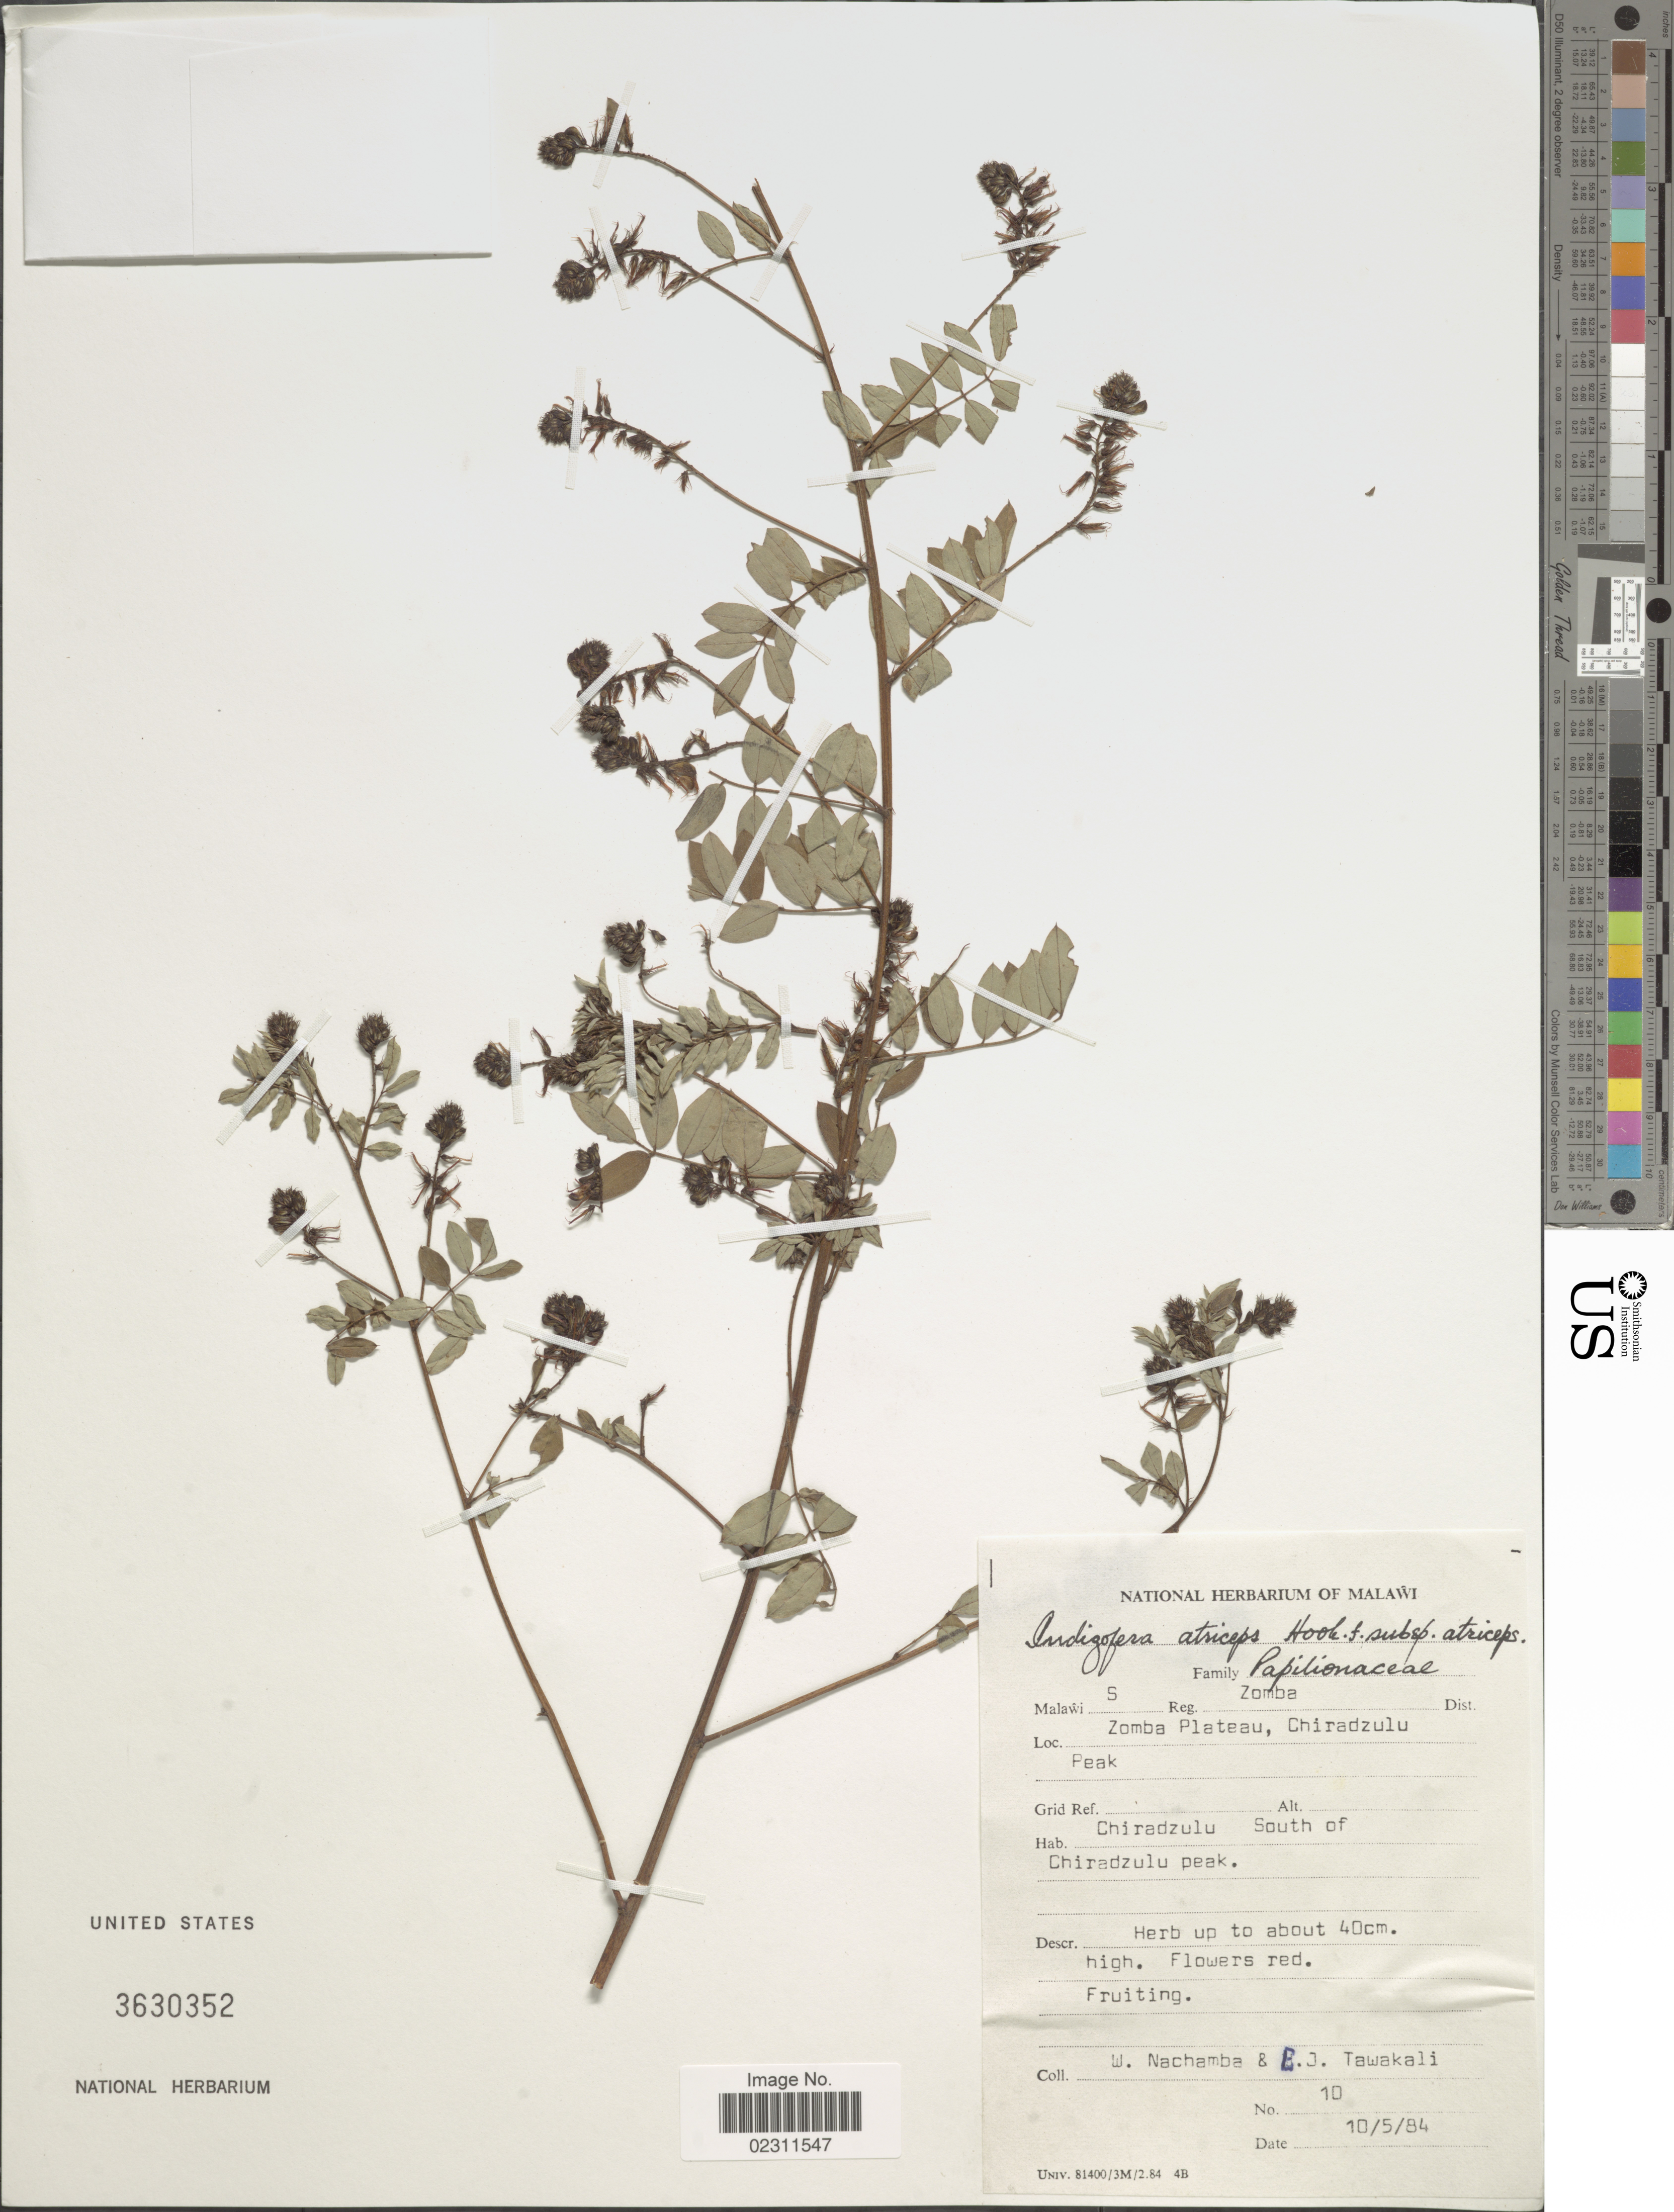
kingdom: Plantae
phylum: Tracheophyta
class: Magnoliopsida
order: Fabales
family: Fabaceae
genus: Indigofera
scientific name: Indigofera atriceps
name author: Hook. f.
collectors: W. Nachamba & E. Tawakali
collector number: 10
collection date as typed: Transcribed d/m/y: 10/5/84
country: Malawi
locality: Zomba, Zomba Plateau, Chiradzulu Peak, Chiradzulu South of Chiradzulu Peak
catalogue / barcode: US 3630352